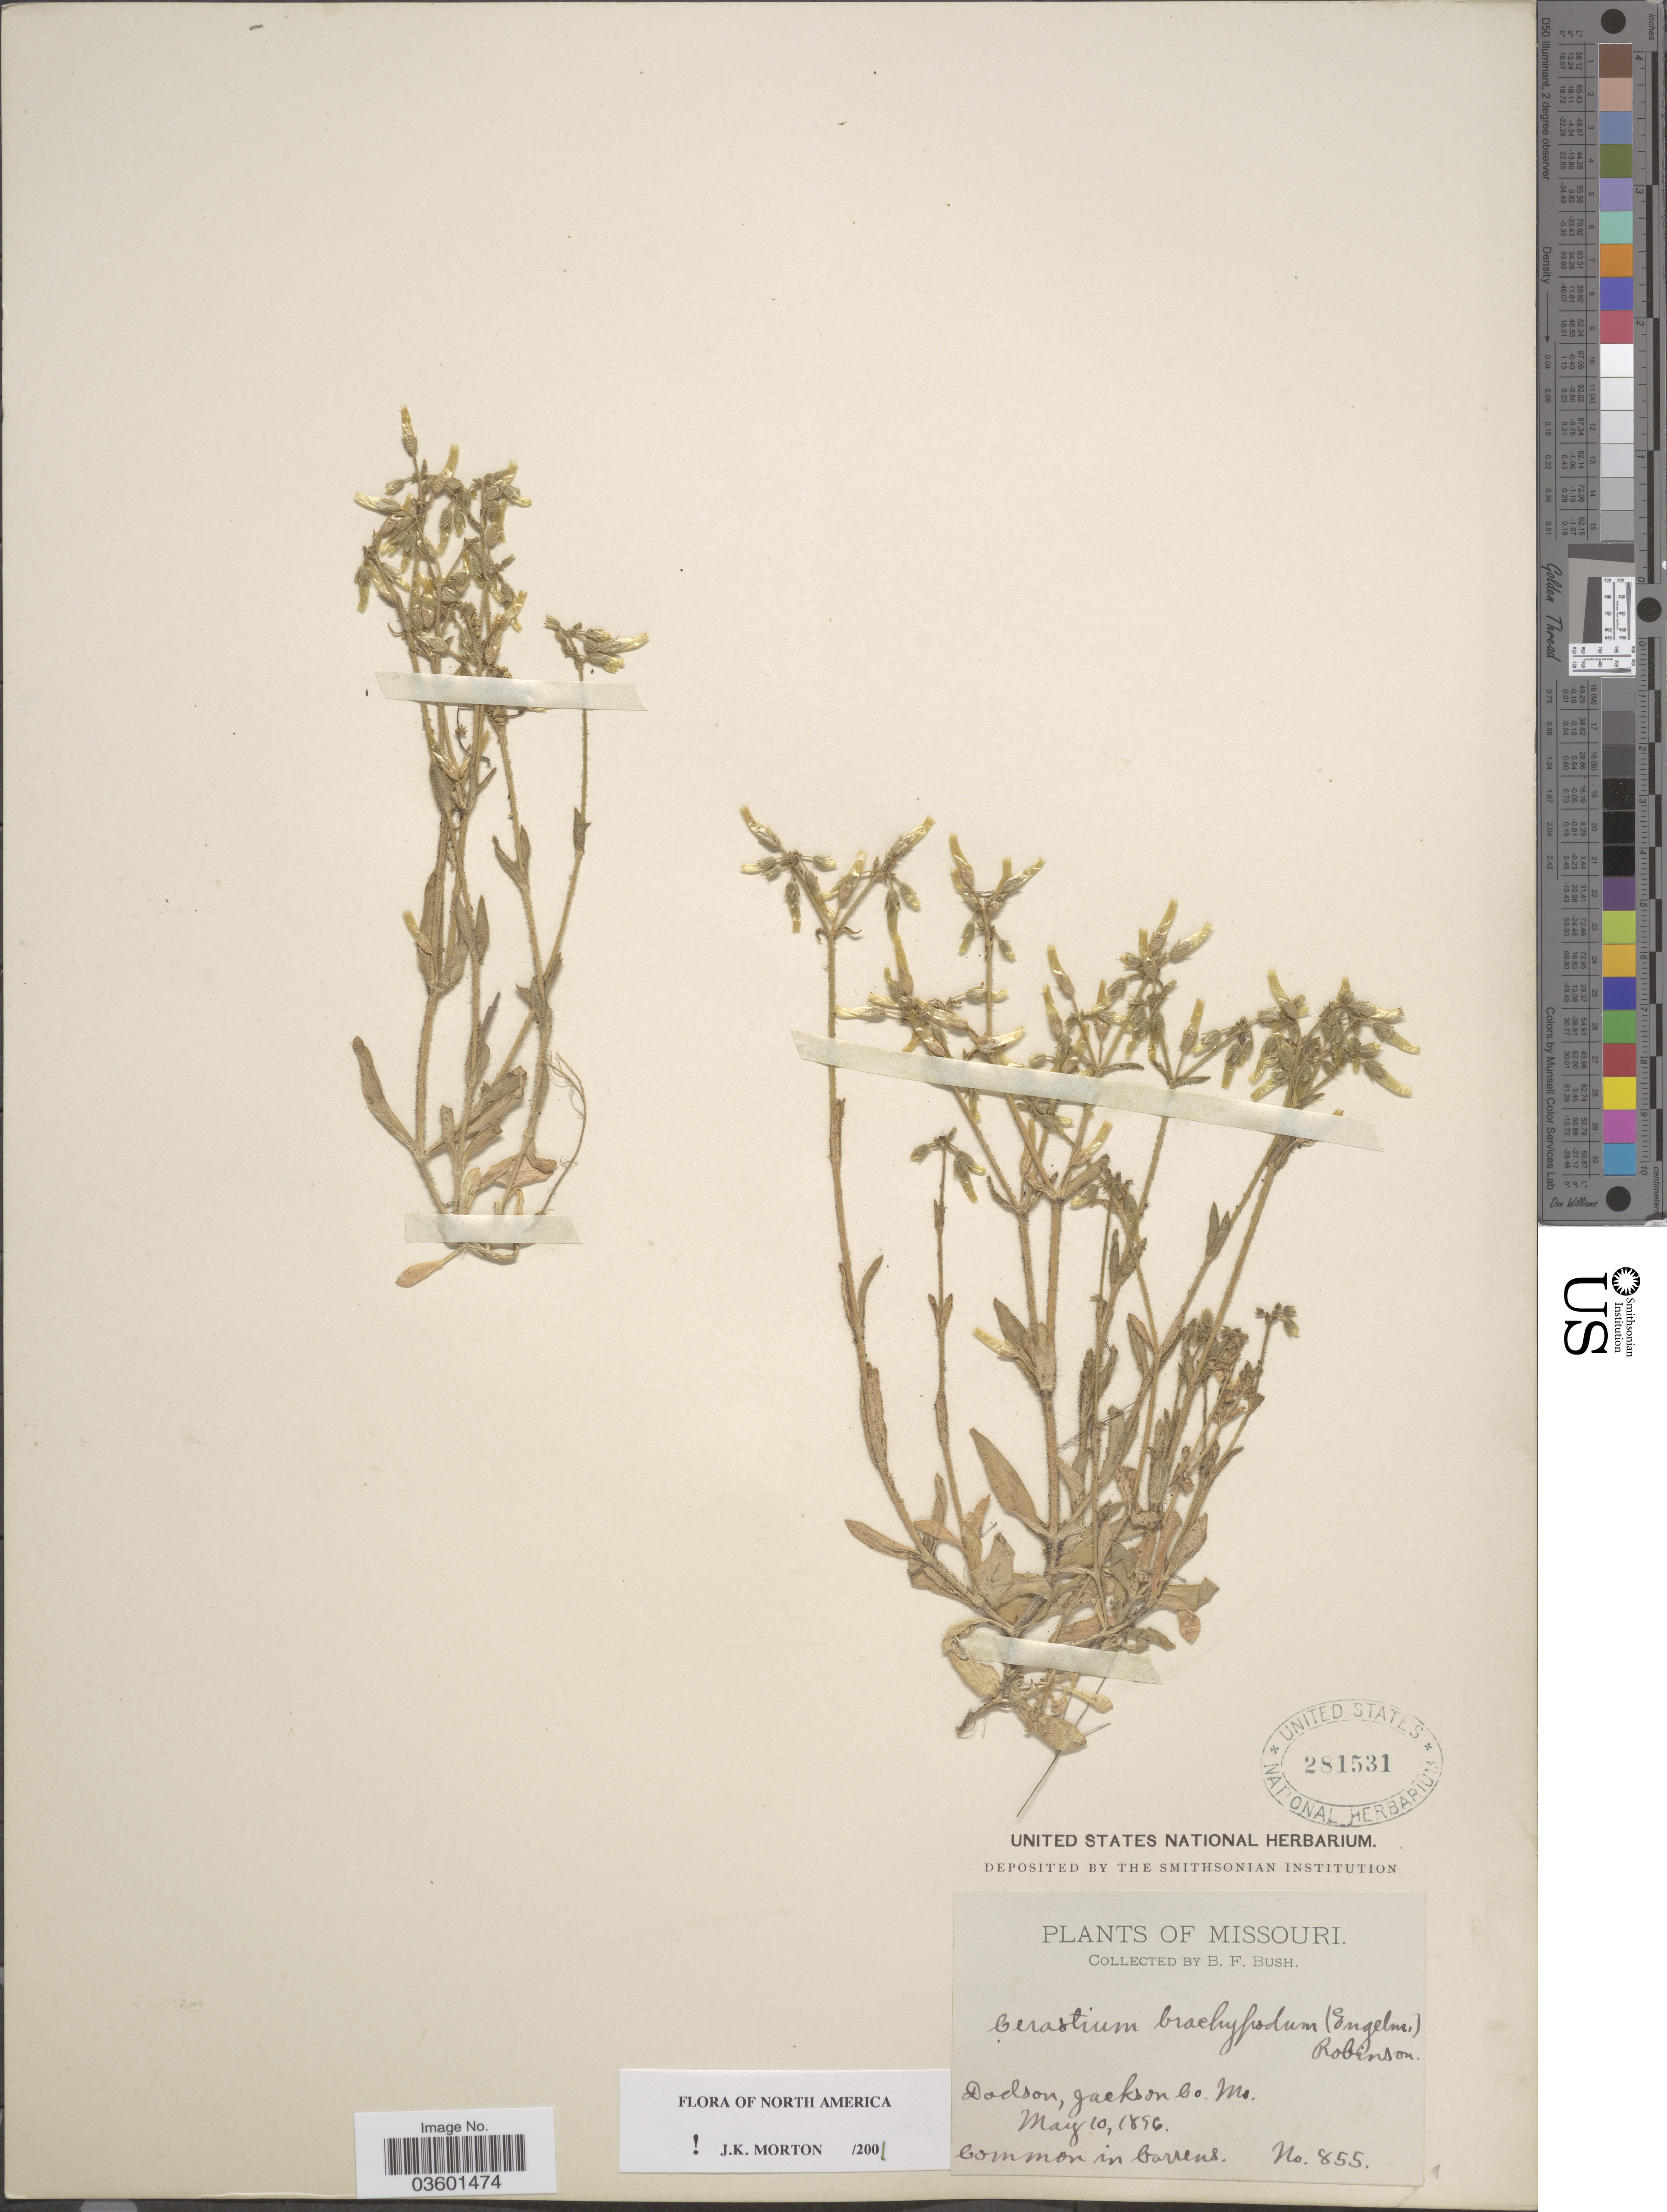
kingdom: Plantae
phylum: Tracheophyta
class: Magnoliopsida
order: Caryophyllales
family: Caryophyllaceae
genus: Cerastium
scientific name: Cerastium brachypodum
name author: (Engelm. ex A. Gray) B.L. Rob.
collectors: B. F. Bush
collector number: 855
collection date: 1896-05-10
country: United States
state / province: Missouri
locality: Dodson, Jackson Co.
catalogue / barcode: US 281531